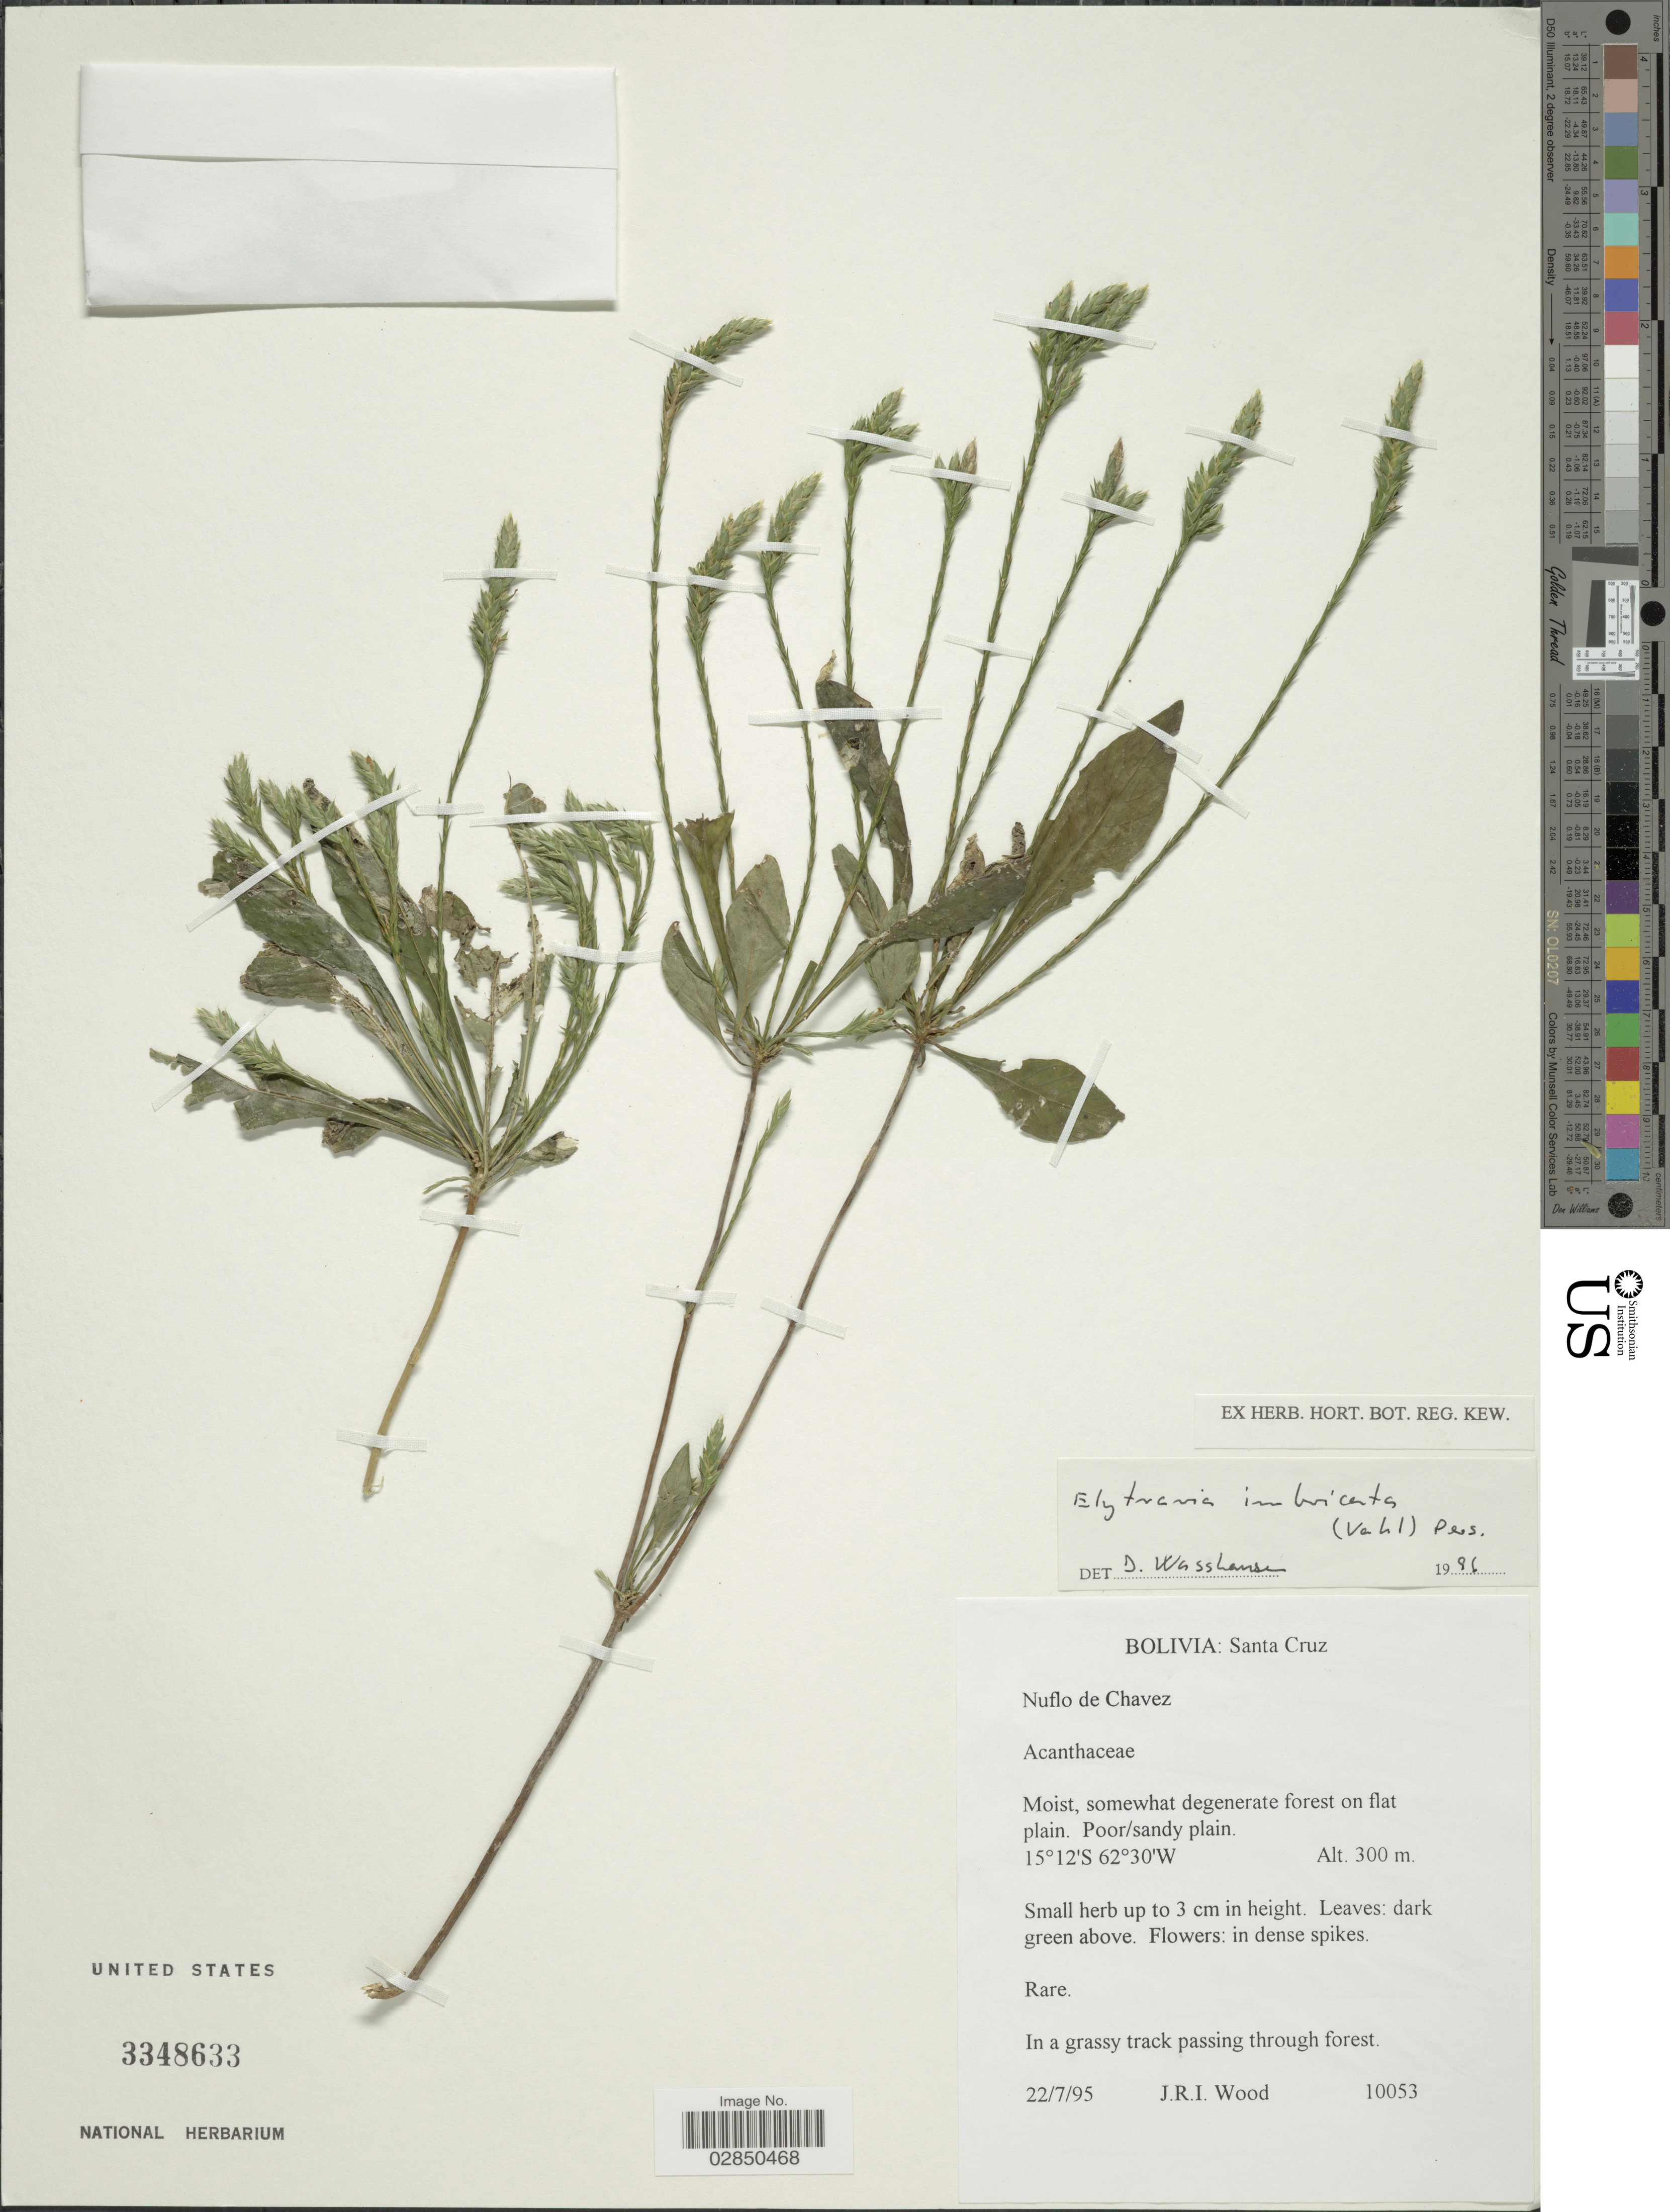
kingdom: Plantae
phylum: Tracheophyta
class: Magnoliopsida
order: Lamiales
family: Acanthaceae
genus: Elytraria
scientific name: Elytraria imbricata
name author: (Vahl) Pers.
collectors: J. R. I. Wood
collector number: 10053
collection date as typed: Transcribed d/m/y: 22/7/95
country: Bolivia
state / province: Santa Cruz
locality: Nuflo de Chavez.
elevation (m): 300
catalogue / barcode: US 3348633